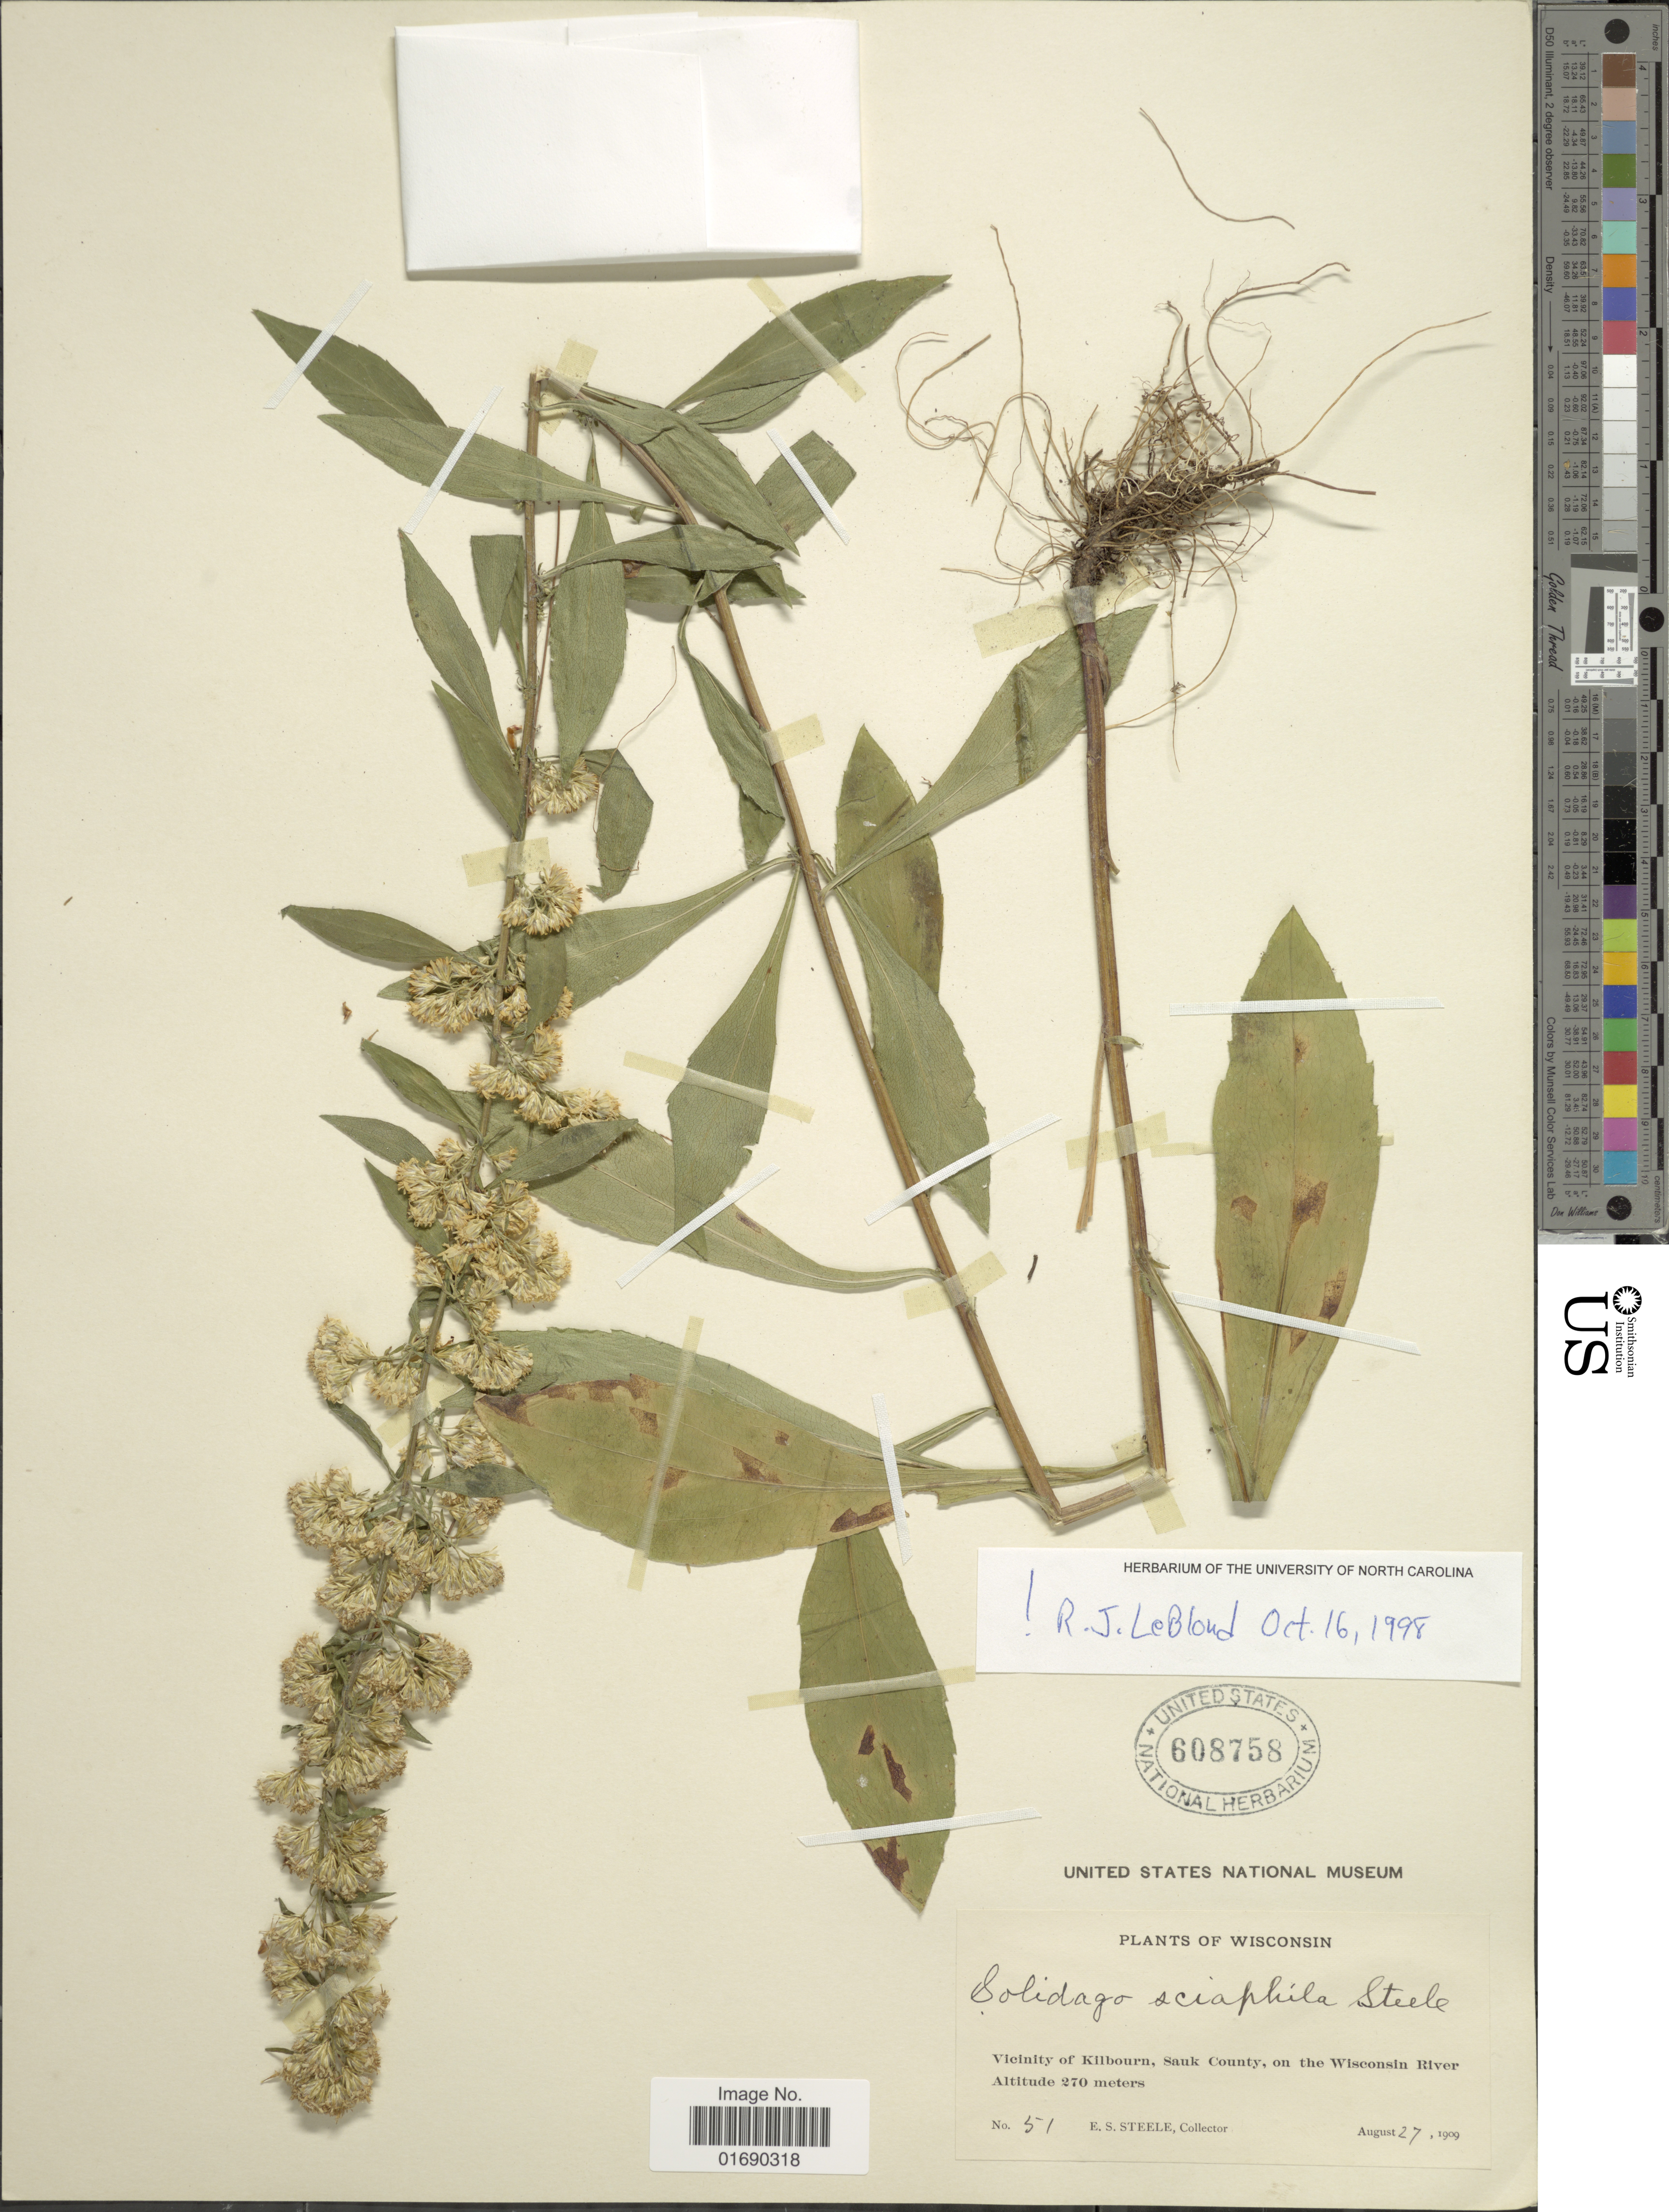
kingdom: Plantae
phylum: Tracheophyta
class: Magnoliopsida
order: Asterales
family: Asteraceae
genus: Solidago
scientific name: Solidago sciaphila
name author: E.S. Steele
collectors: E. Steele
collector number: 51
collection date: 1909-08-27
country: United States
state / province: Wisconsin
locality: Vicinity of Kilbourn, Sauk County, on the Wisconsin River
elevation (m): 270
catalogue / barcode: US 608758